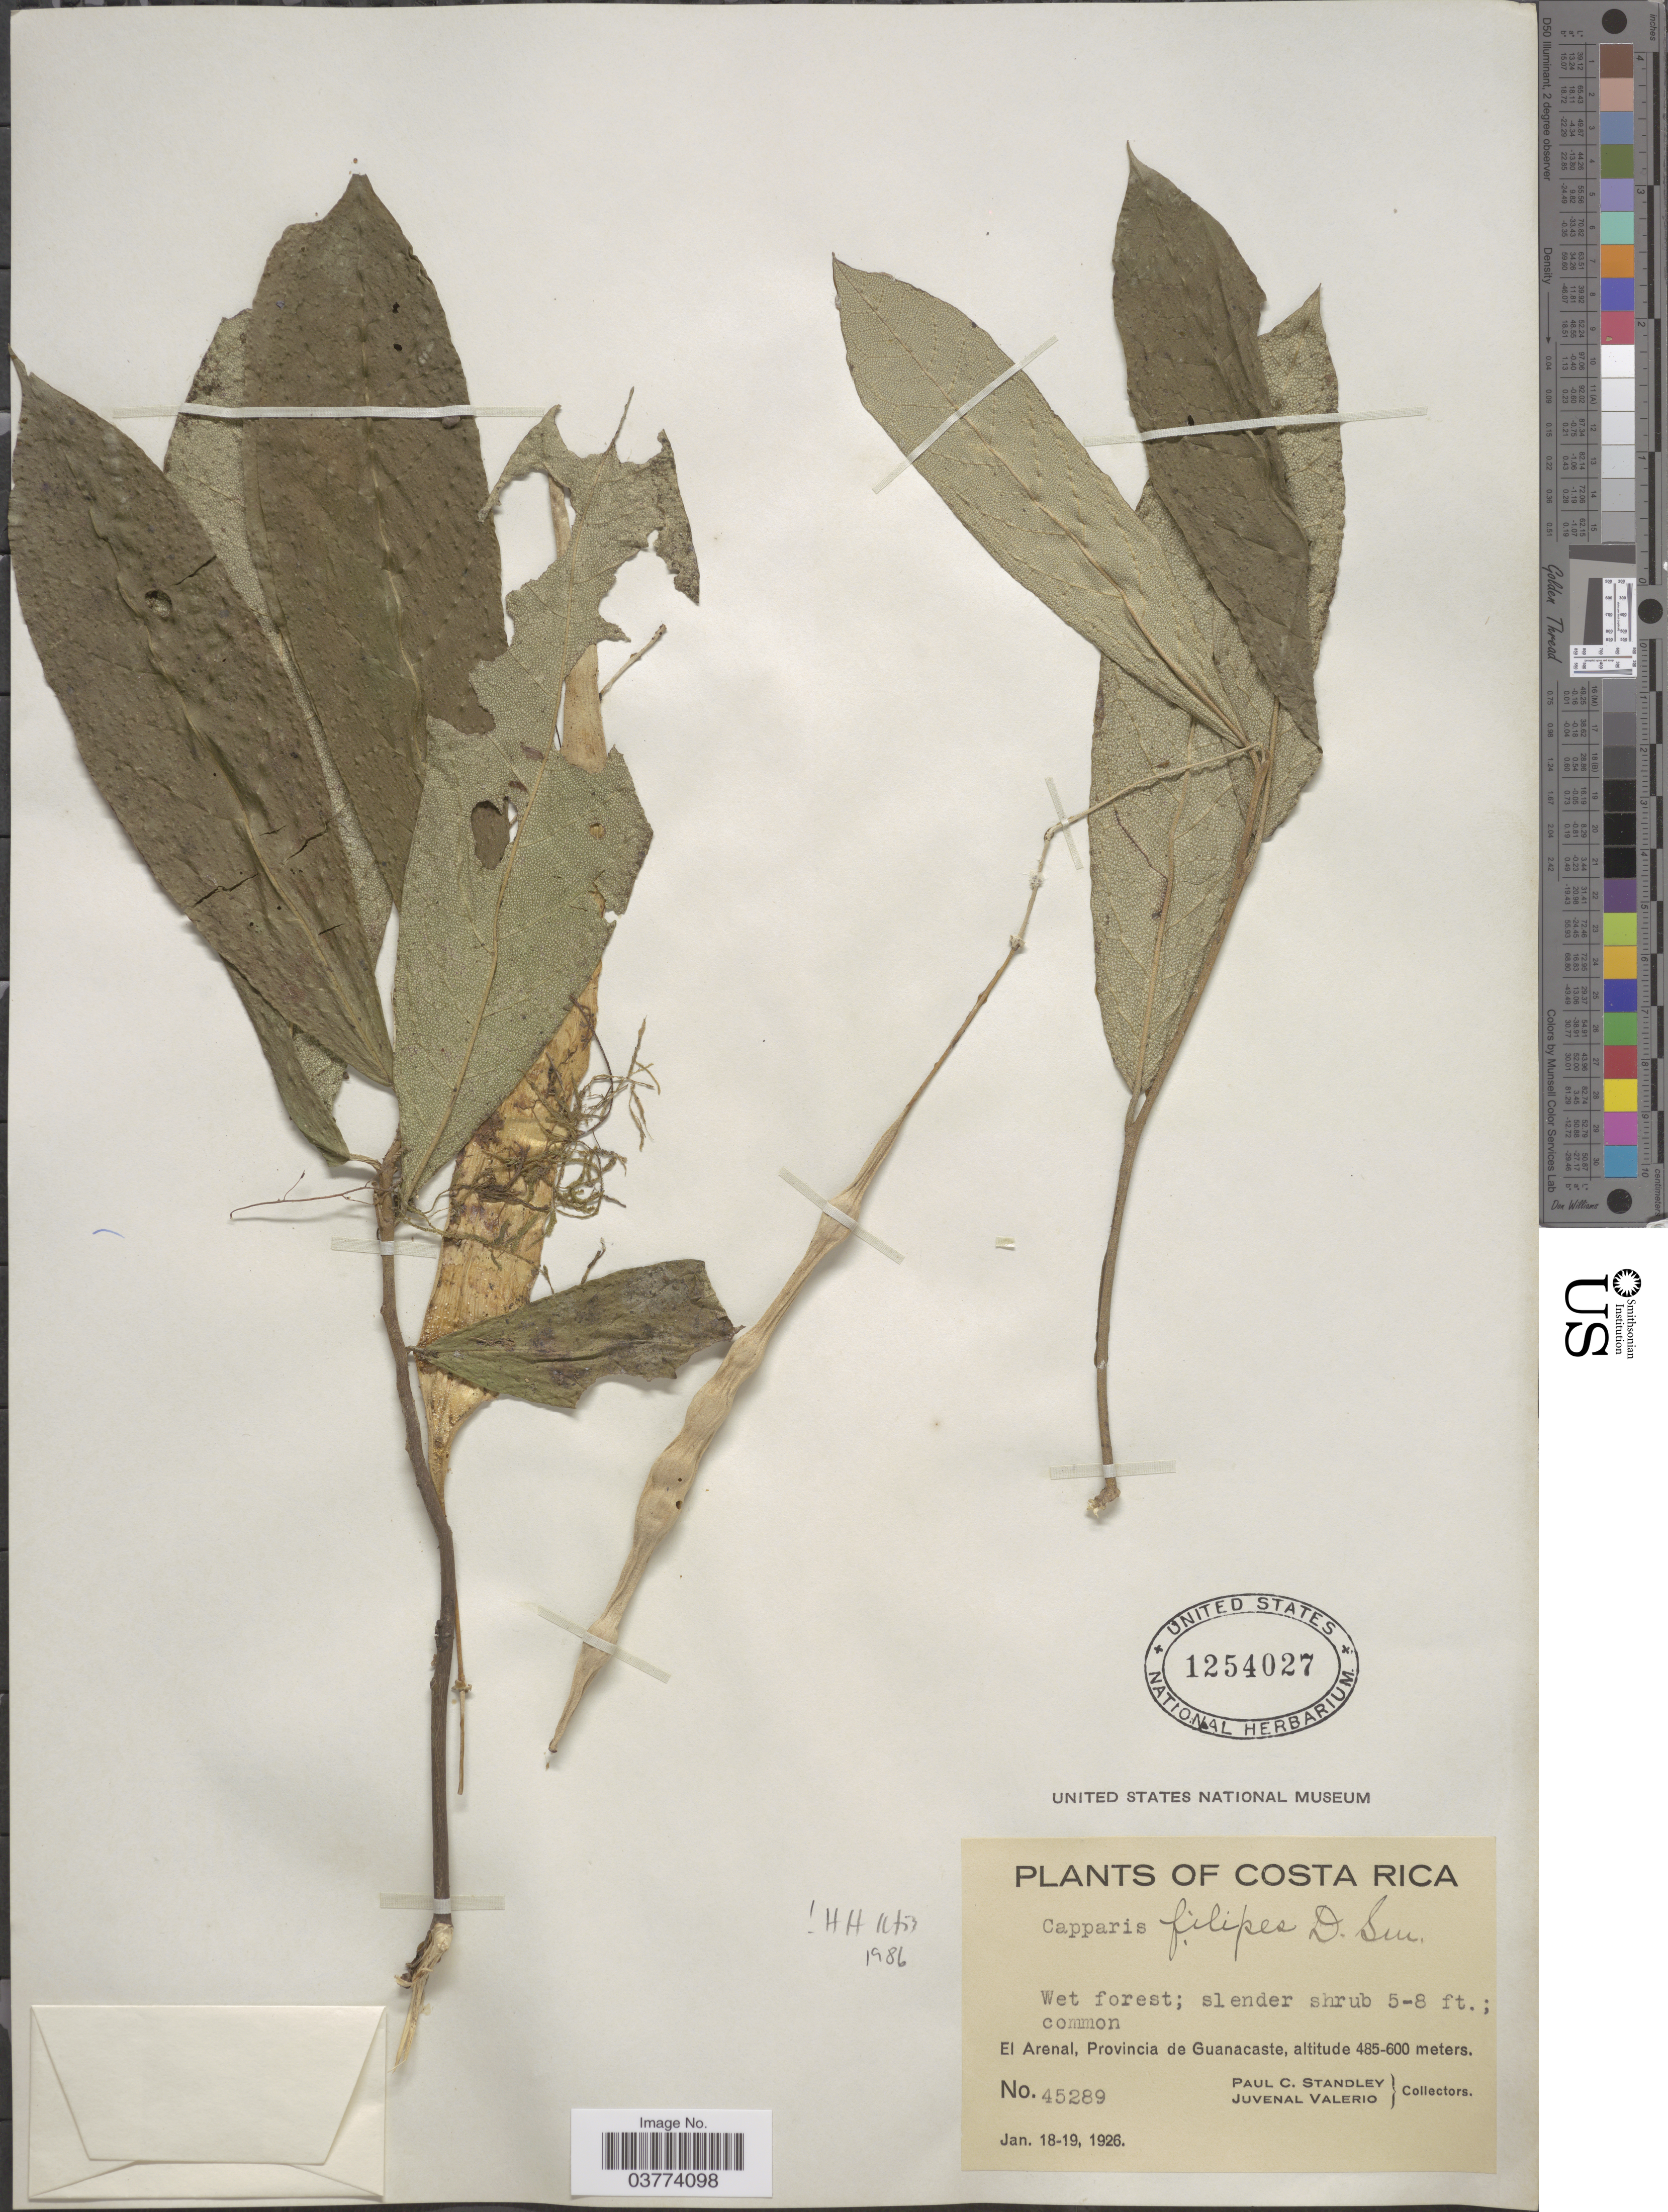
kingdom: Plantae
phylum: Tracheophyta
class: Magnoliopsida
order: Brassicales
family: Capparaceae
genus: Quadrella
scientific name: Quadrella filipes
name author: (Donn. Sm.) Iltis & Cornejo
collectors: P. C. Standley & J. Valerio R.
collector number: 45289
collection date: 1926-01-18/1926-01-19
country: Costa Rica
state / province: Guanacaste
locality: El Arenal.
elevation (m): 485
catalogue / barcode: US 1254027